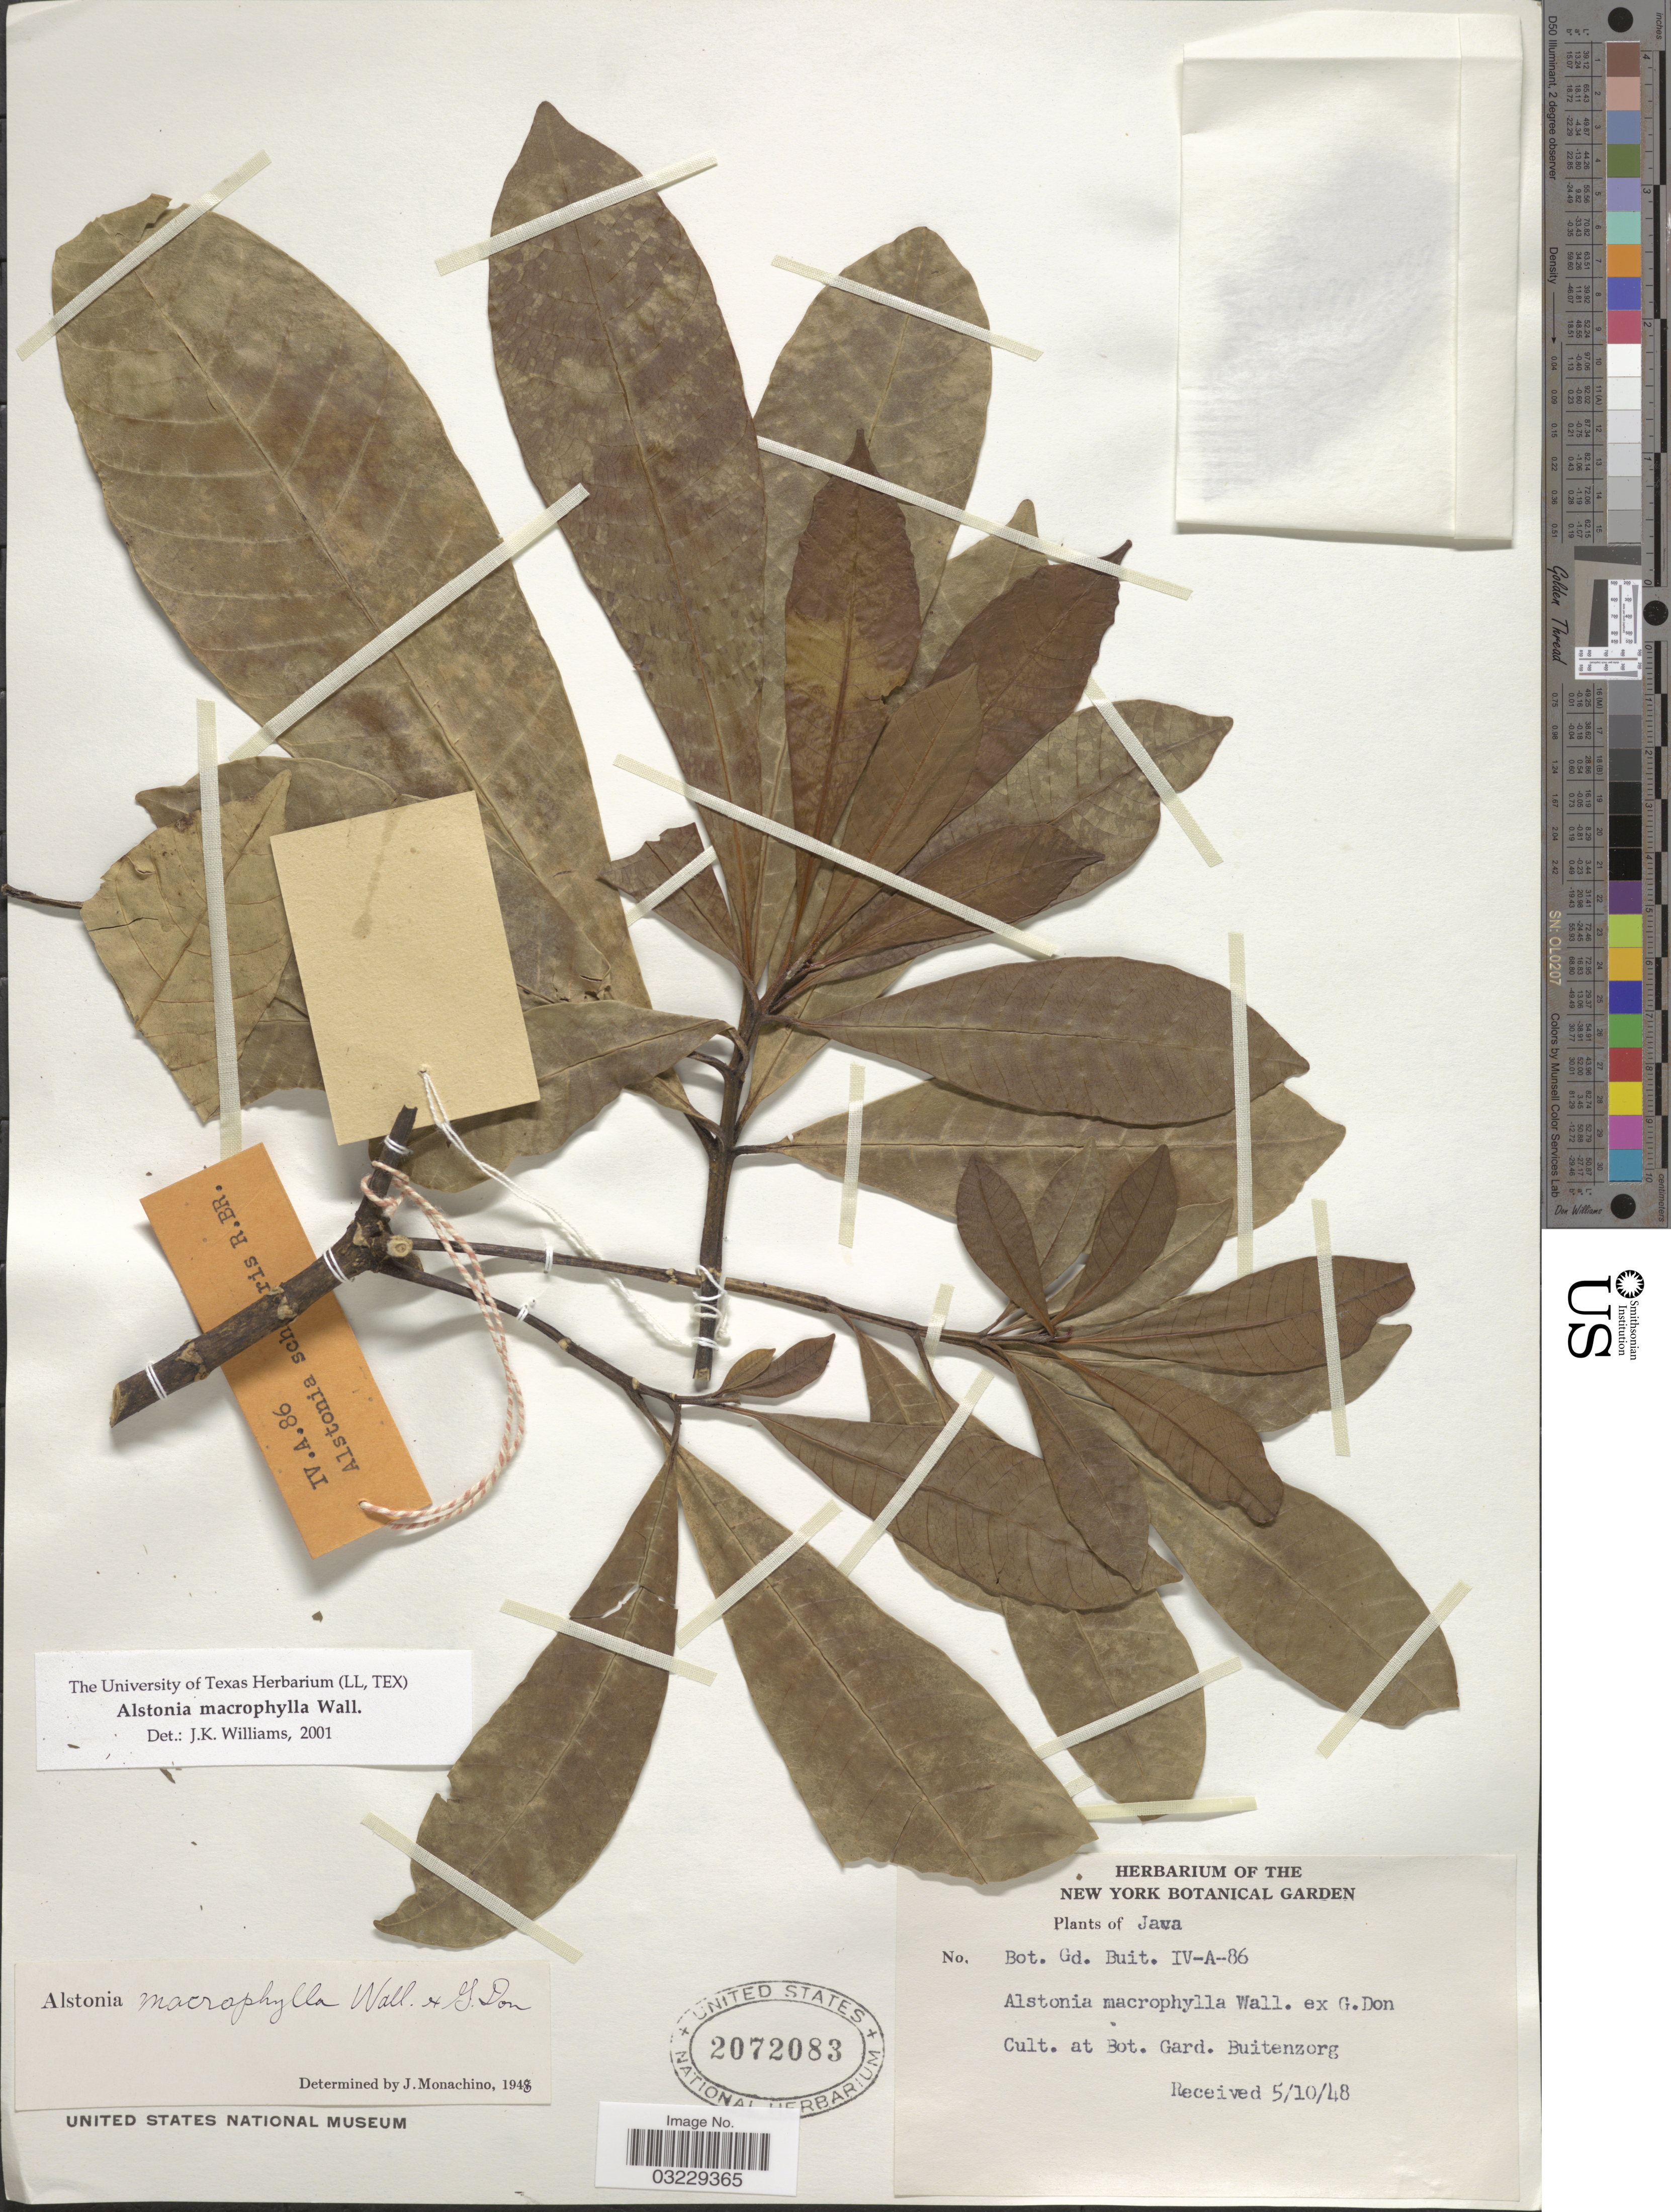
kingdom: Plantae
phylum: Tracheophyta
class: Magnoliopsida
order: Gentianales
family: Apocynaceae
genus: Alstonia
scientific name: Alstonia macrophylla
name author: Wall. ex G. Don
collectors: New York Botanical Gardens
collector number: Bot. Gd. Buit. IV-A-86 ?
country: Indonesia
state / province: Java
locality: Bot. Gard. Buitenzorg.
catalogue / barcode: US 2072083